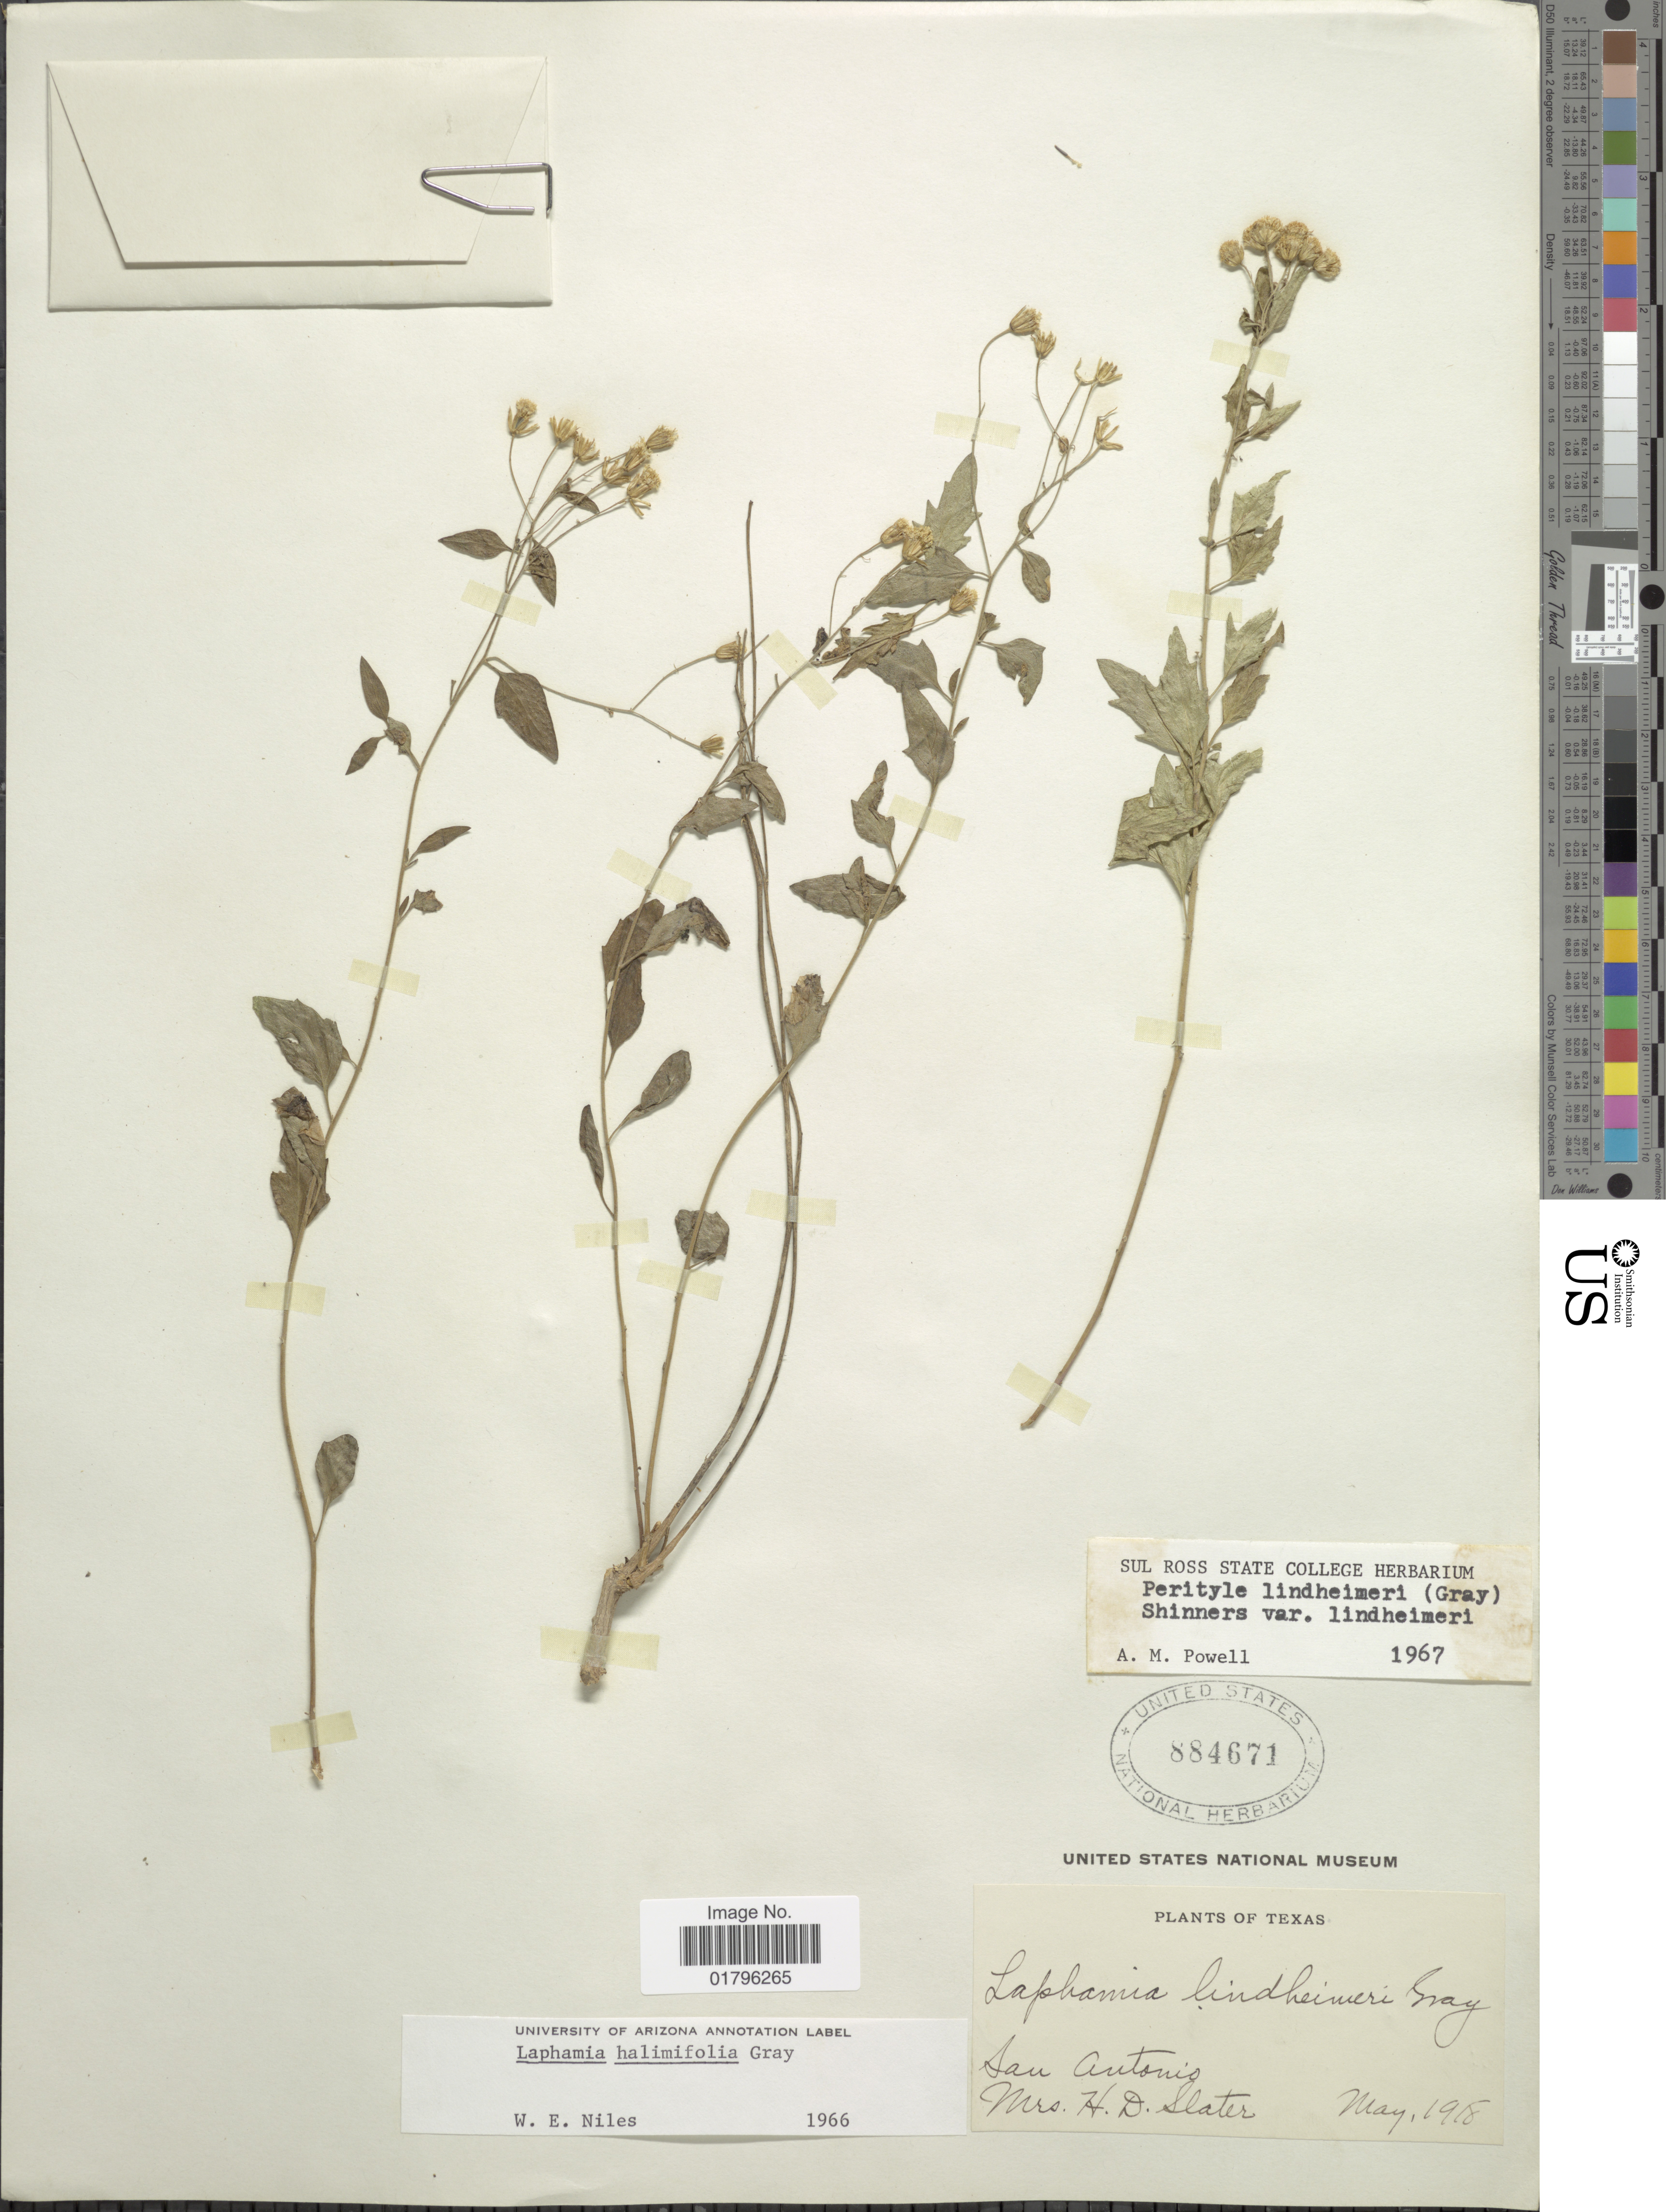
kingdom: Plantae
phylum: Tracheophyta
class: Magnoliopsida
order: Asterales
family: Asteraceae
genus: Perityle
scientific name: Perityle lindheimeri var. lindheimeri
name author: (A. Gray) Shinners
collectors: H. Slater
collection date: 1918-05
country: United States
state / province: Texas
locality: San Antonio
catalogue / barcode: US 884671